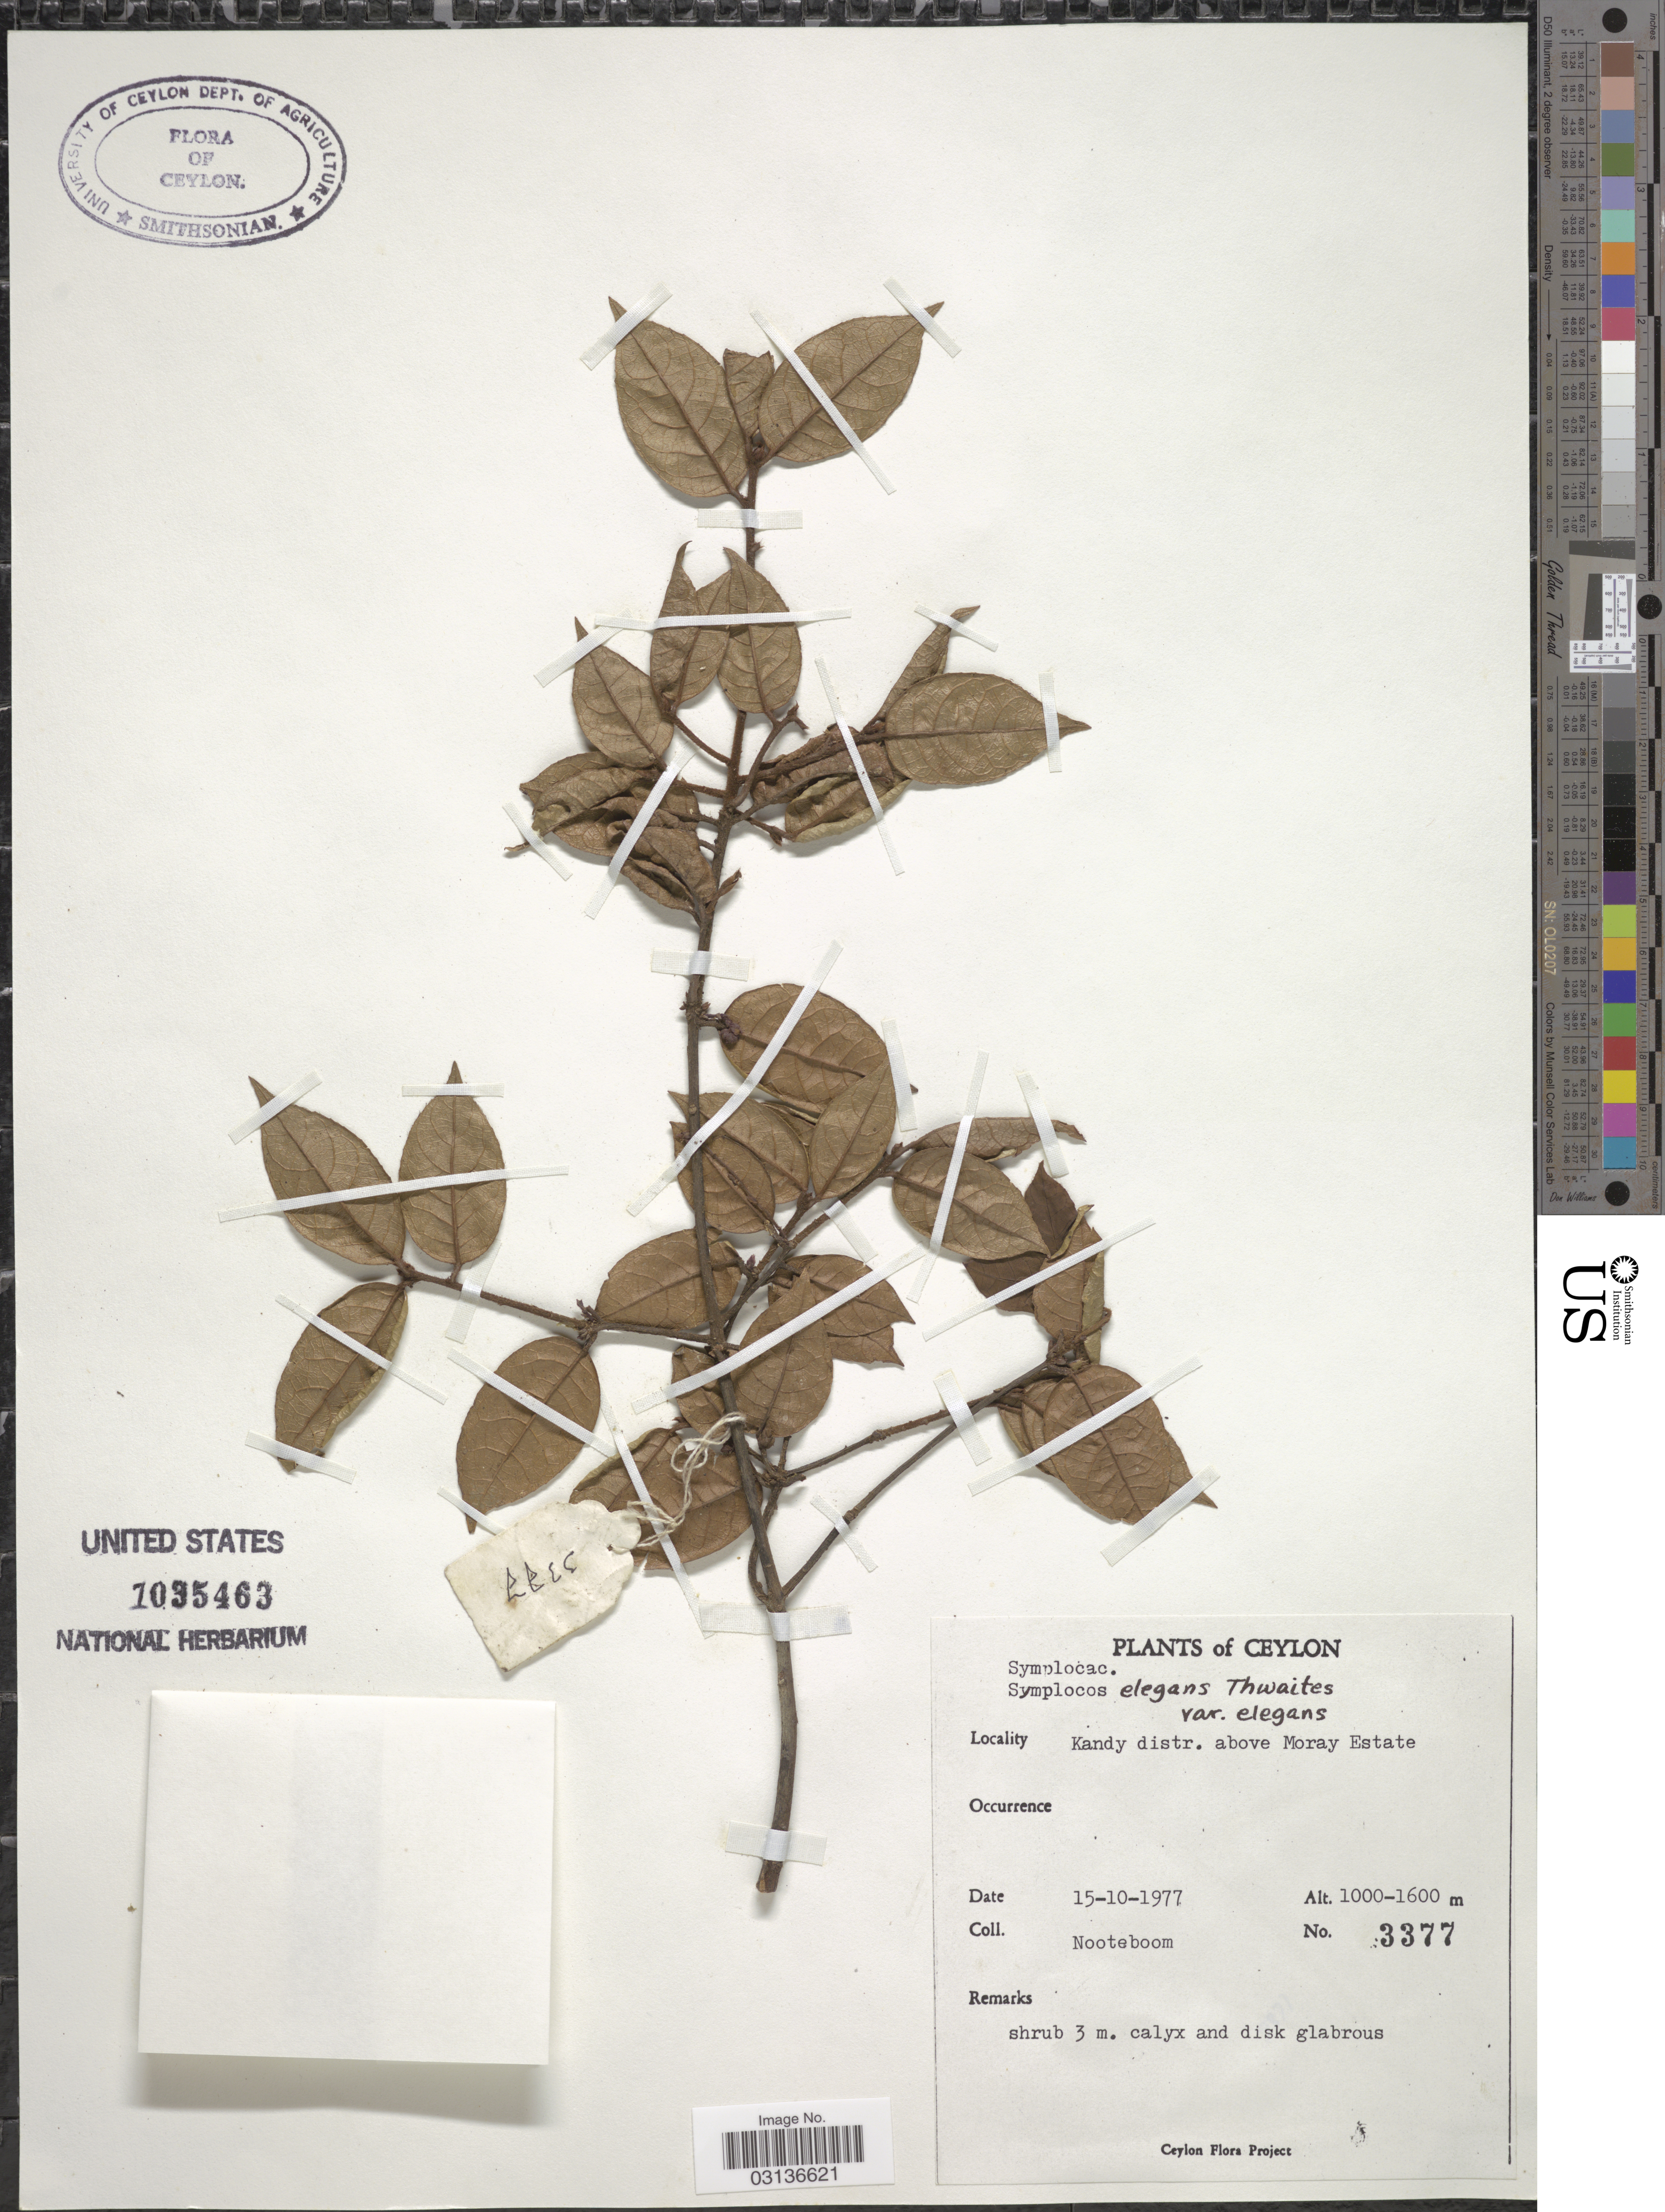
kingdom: Plantae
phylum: Tracheophyta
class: Magnoliopsida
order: Ericales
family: Symplocaceae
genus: Symplocos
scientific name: Symplocos elegans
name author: Thwaites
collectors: Nooteboom, --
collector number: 3377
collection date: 1977-10-15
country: Sri Lanka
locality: Ceylon. Kandy distr. above Moray Estate.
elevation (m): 1000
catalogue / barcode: US 1035463